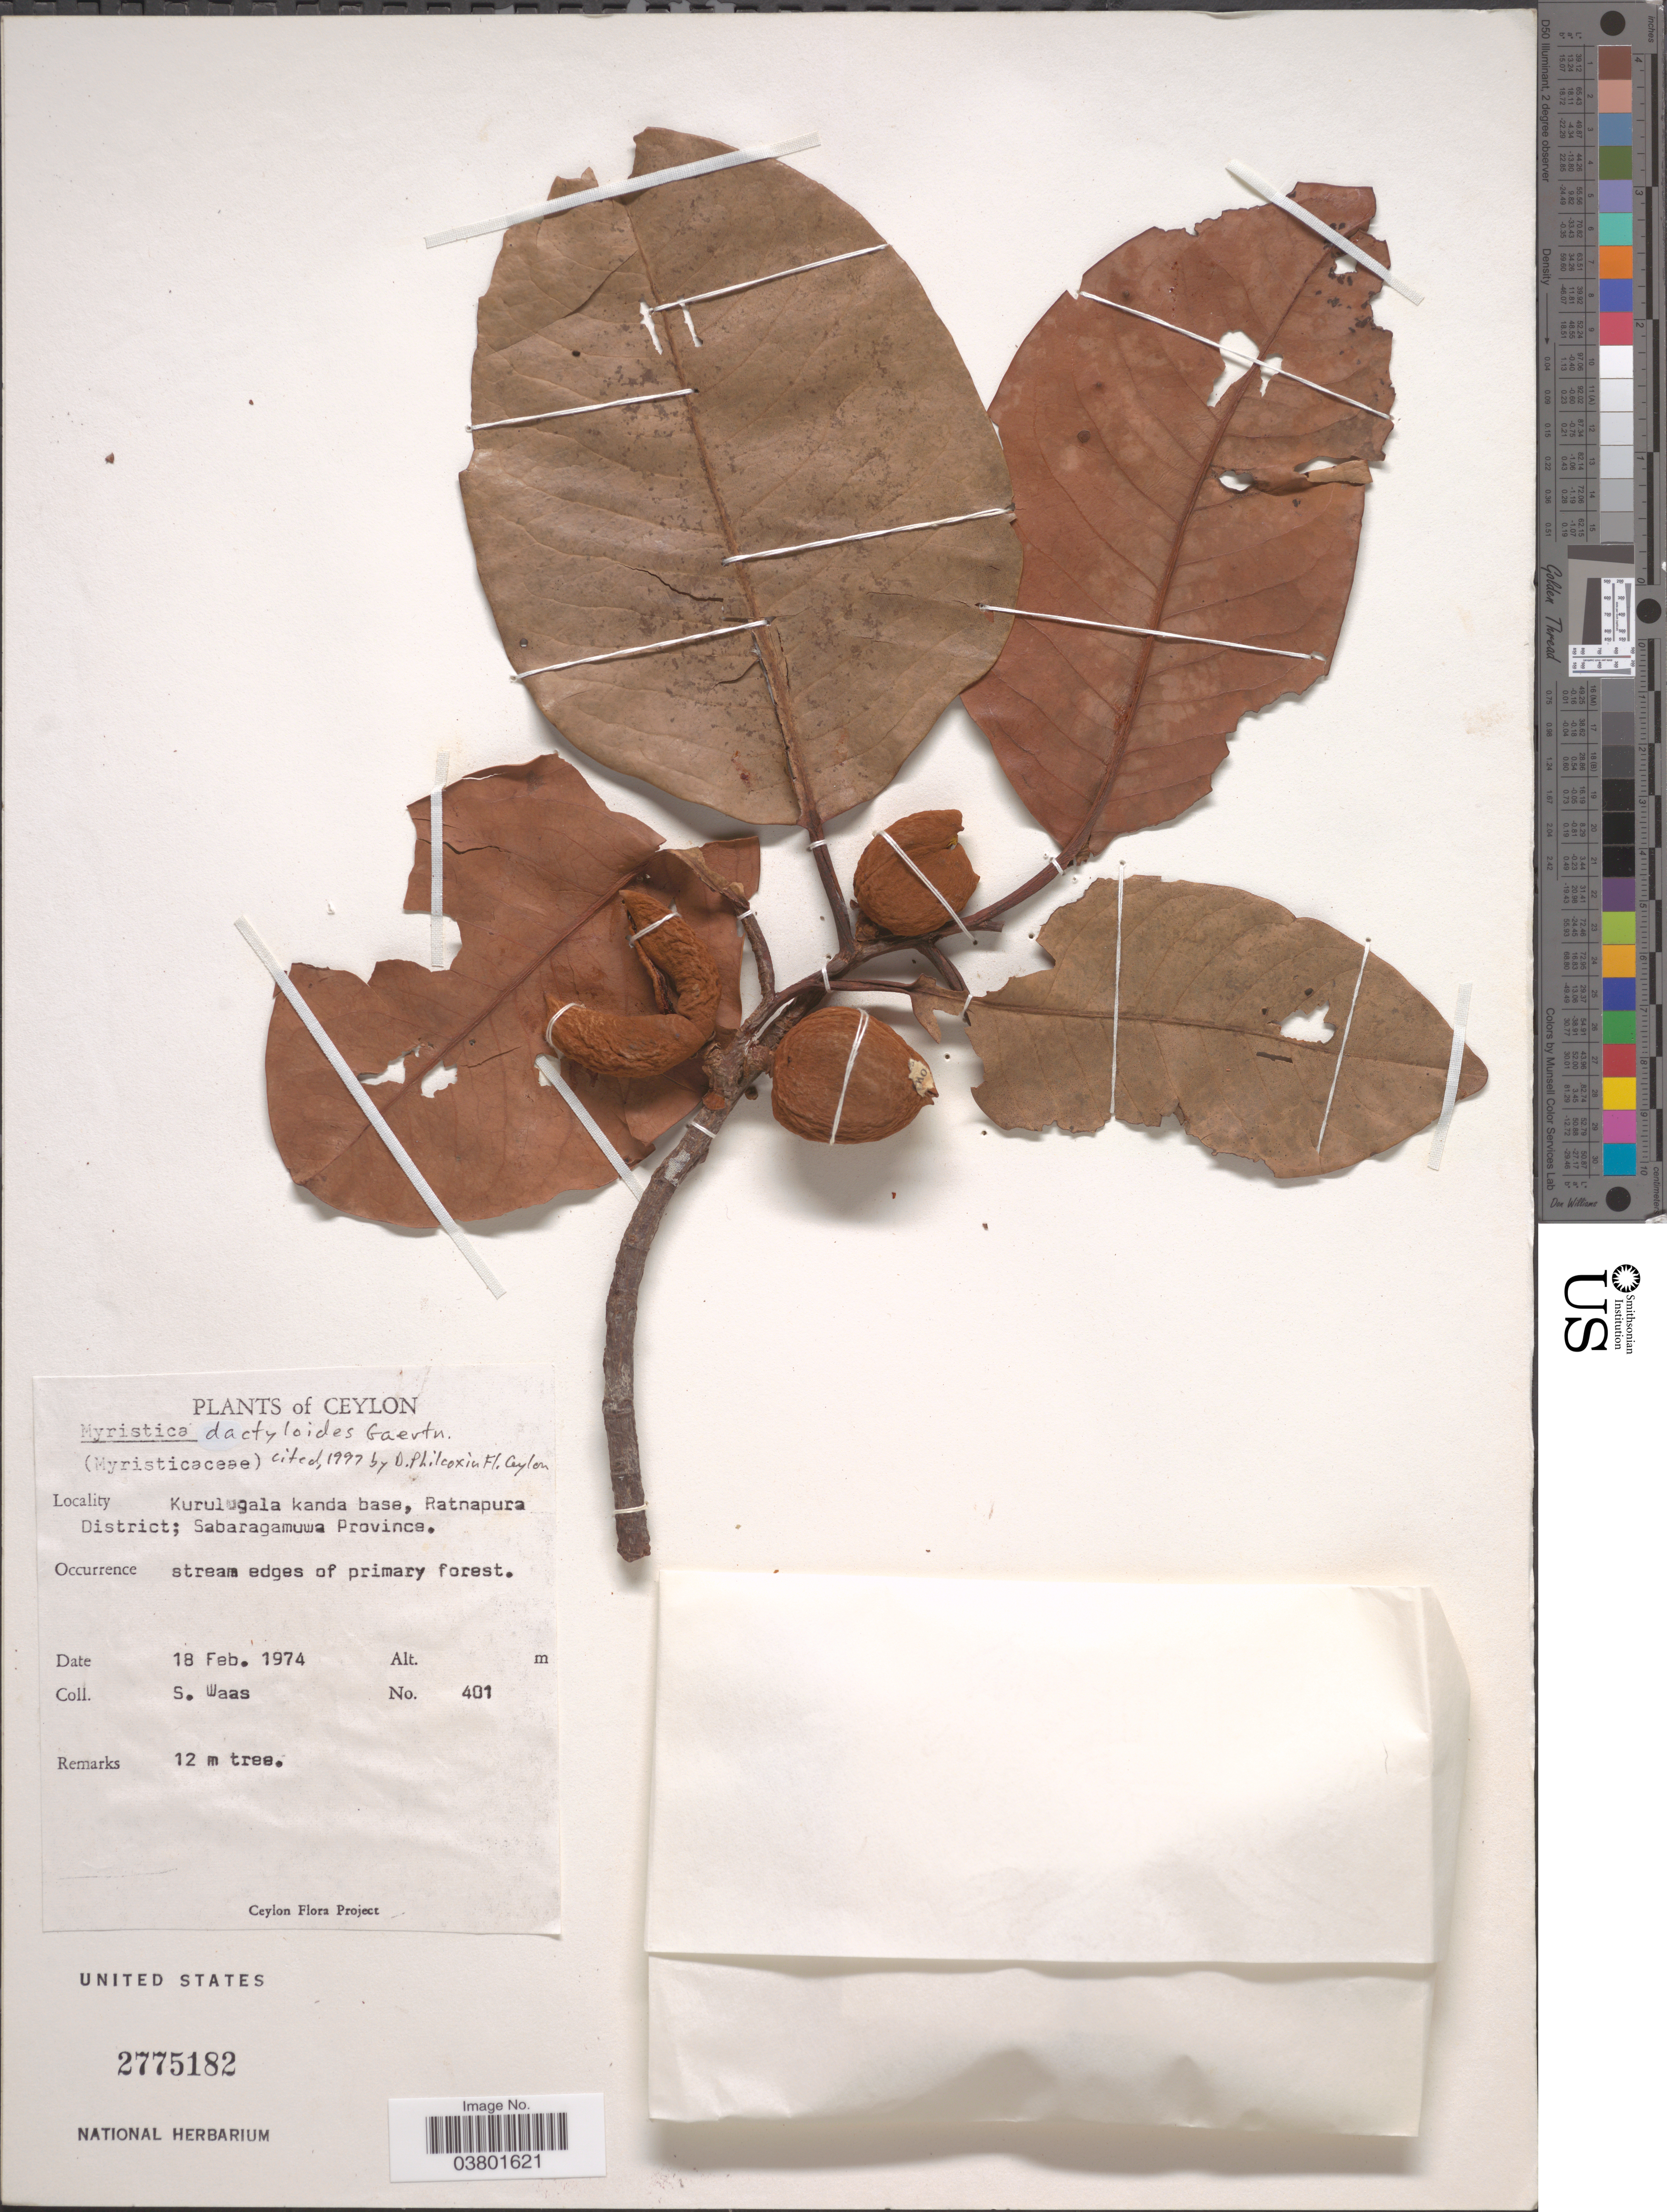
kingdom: Plantae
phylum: Tracheophyta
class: Magnoliopsida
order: Magnoliales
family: Myristicaceae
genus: Myristica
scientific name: Myristica dactyloides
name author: Wall.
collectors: S. Waas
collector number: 401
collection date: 1974-02-18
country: Sri Lanka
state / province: Sabaragamuwa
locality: Ceylon. Kurulugala kanda base, Ratnapura District.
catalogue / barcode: US 2775182